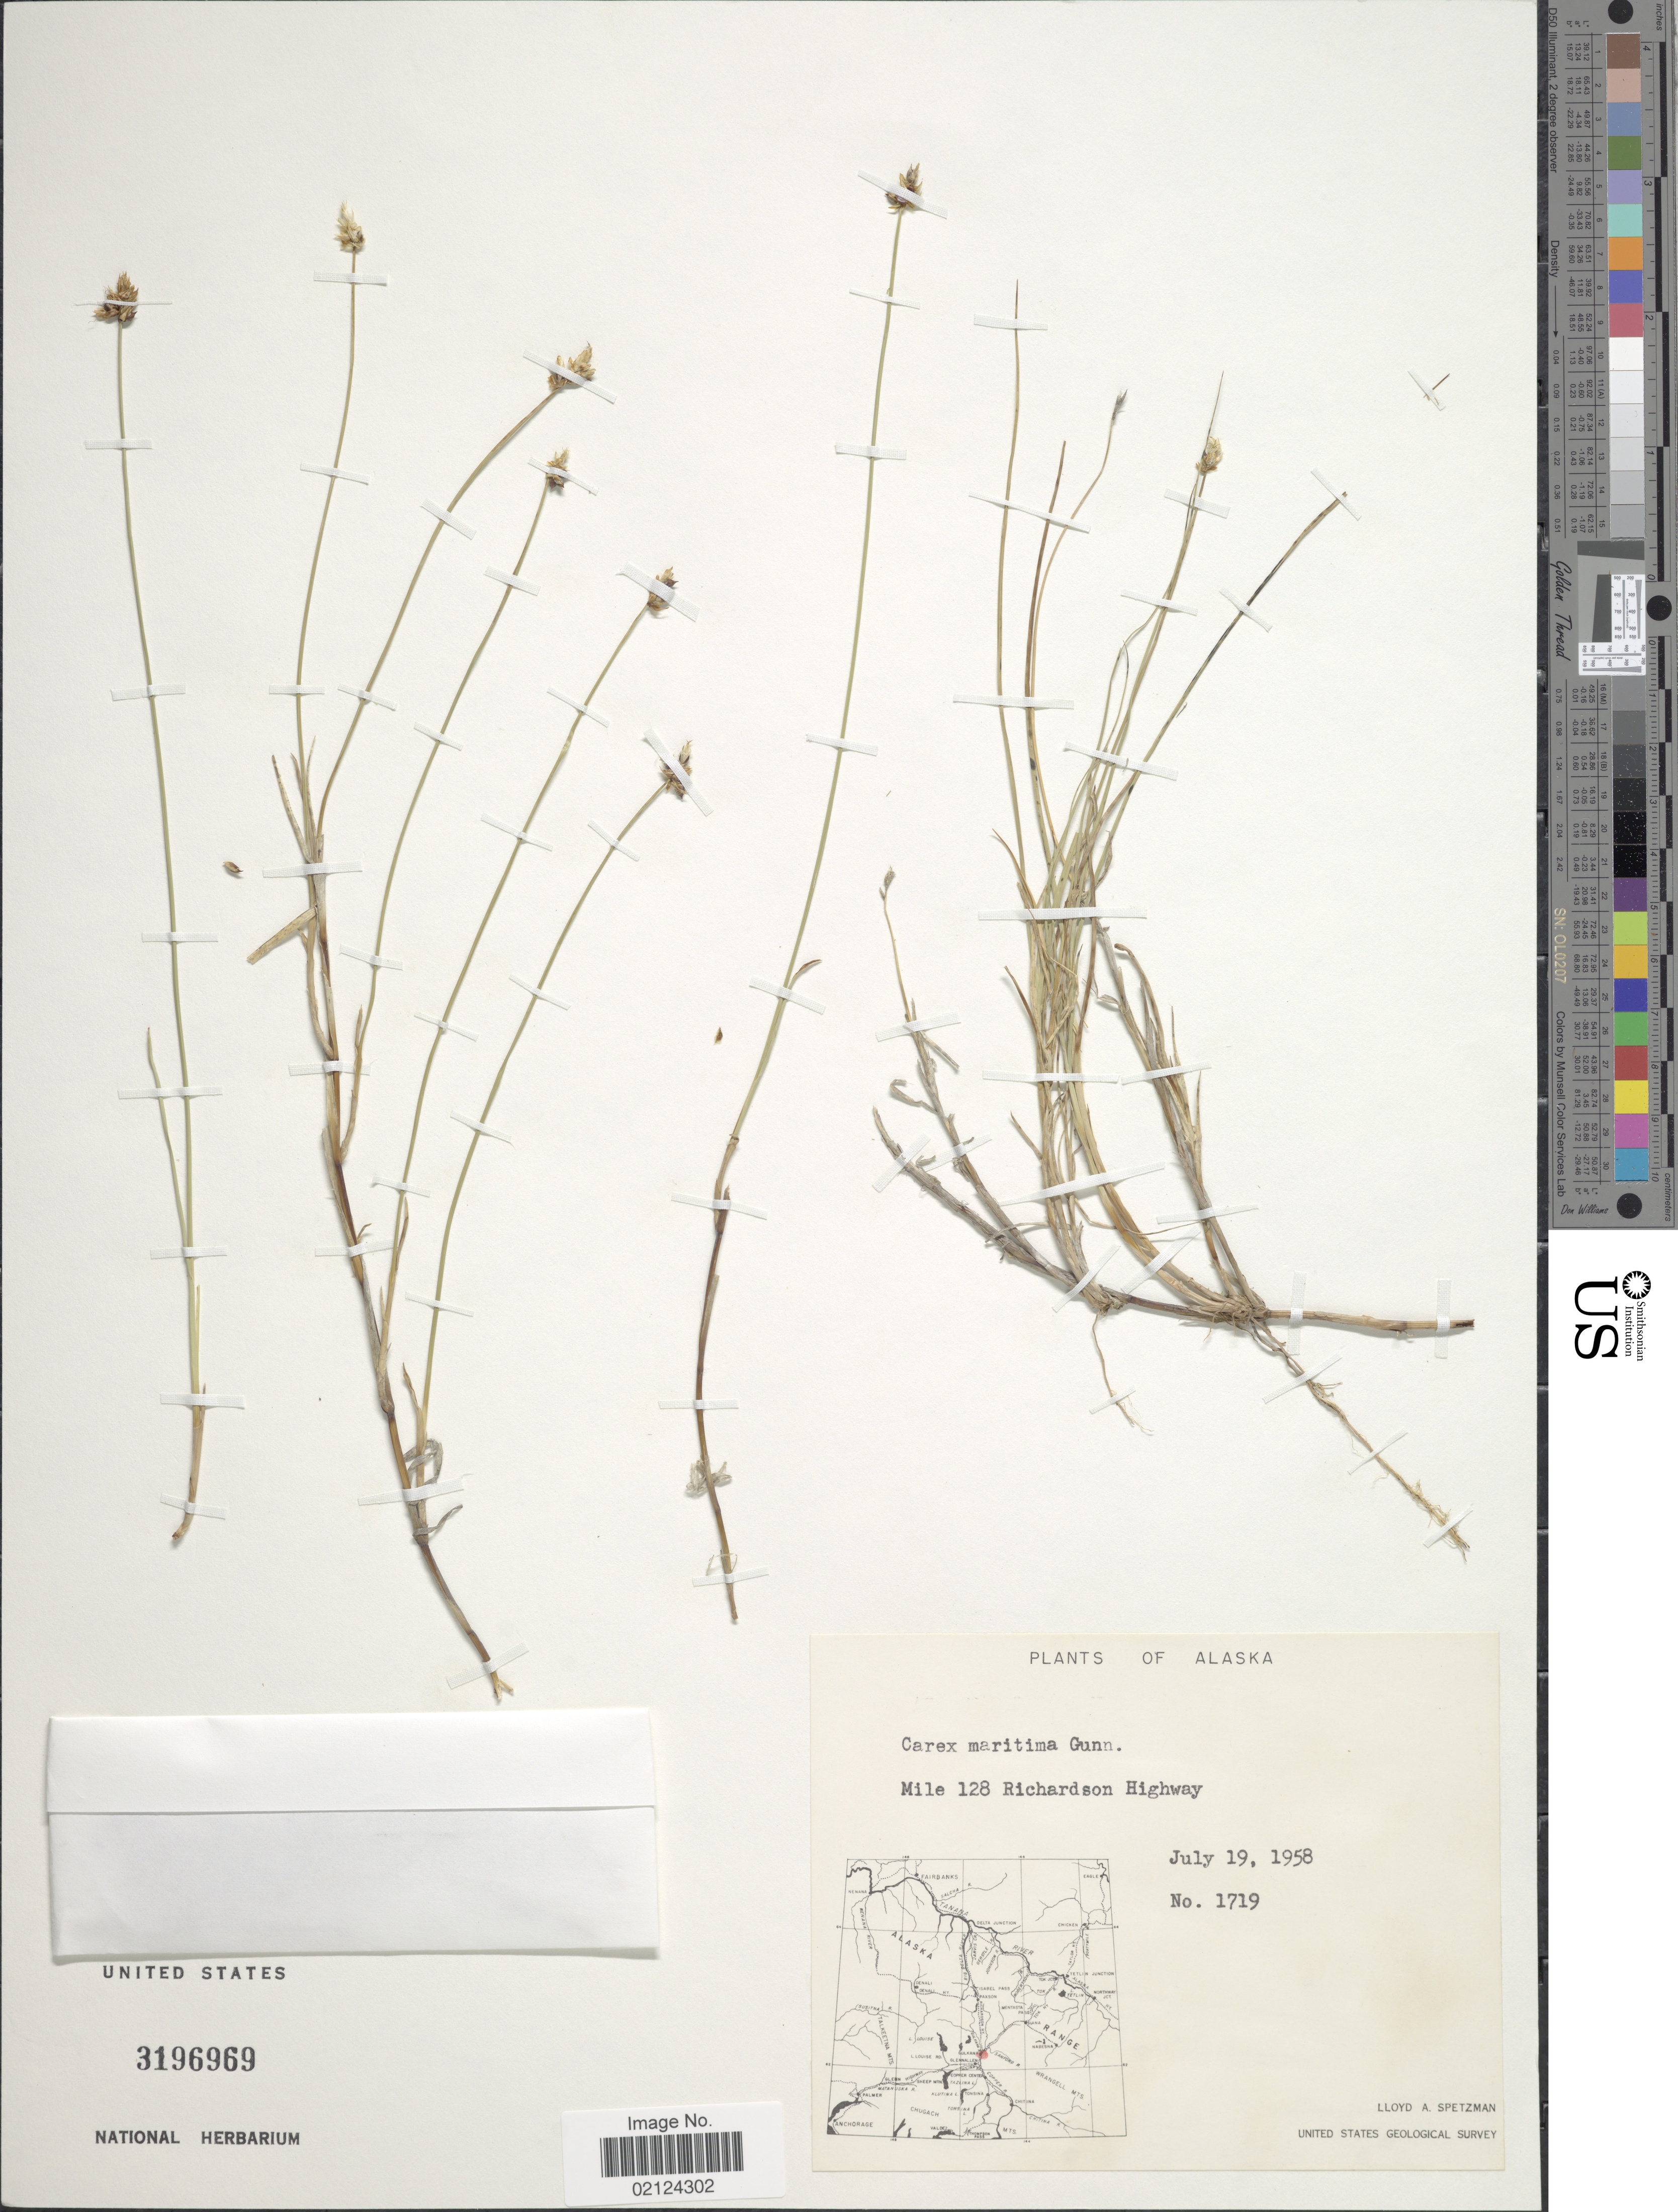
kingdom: Plantae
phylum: Tracheophyta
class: Liliopsida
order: Poales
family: Cyperaceae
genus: Carex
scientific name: Carex maritima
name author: Gunnerus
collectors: L. Spetzman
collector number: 1719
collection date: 1958-07-19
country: United States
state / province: Alaska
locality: Mile 128 Richardson Highway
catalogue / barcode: US 3196969